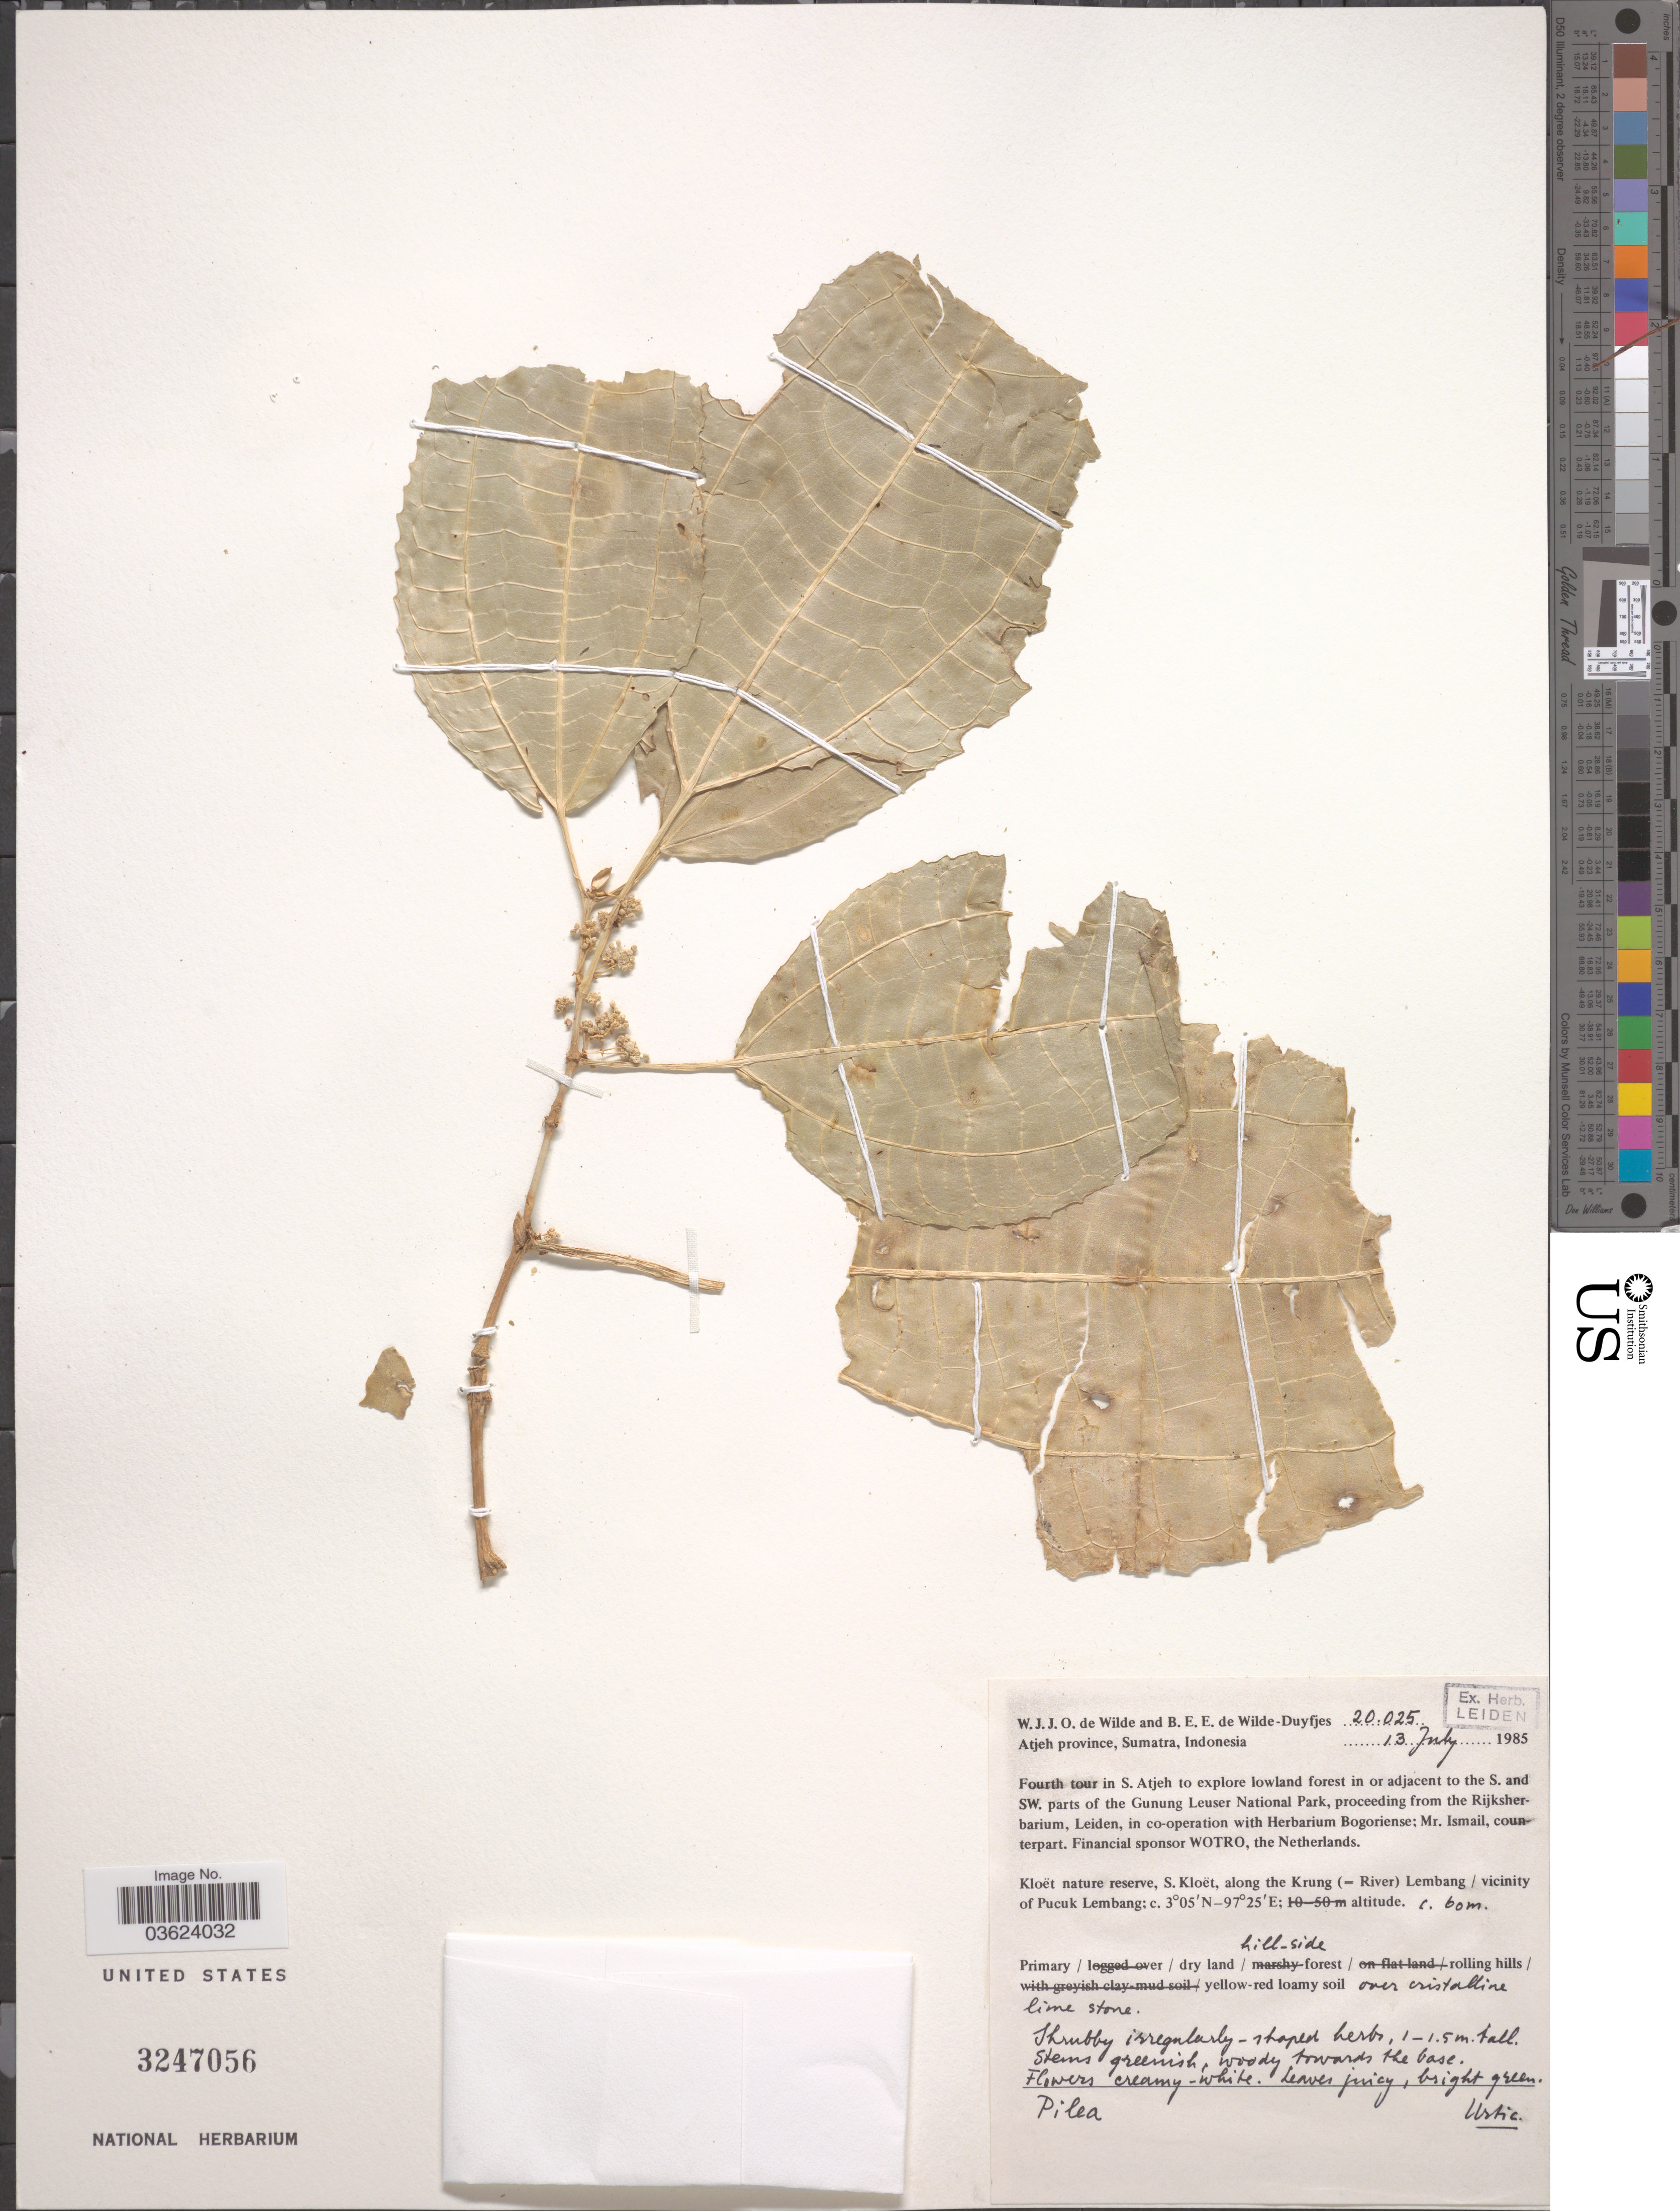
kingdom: Plantae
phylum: Tracheophyta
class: Magnoliopsida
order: Rosales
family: Urticaceae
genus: Pilea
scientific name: Pilea sp.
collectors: W. J. de Wilde & B. E. de Wilde-Duyfjes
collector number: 20025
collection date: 1985-07-13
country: Indonesia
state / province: Sumatra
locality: Atjeh province. Fourth tour in S. Atjeh to explore lowland forest in or adjacent to the S. and SW. parts of the Gunung Leuser National Park. Kloët nature reserve, S.Kloët, along the Krung (-River) Lembang/ vicinity of Pucuk Lembang.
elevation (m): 60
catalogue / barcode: US 3247056